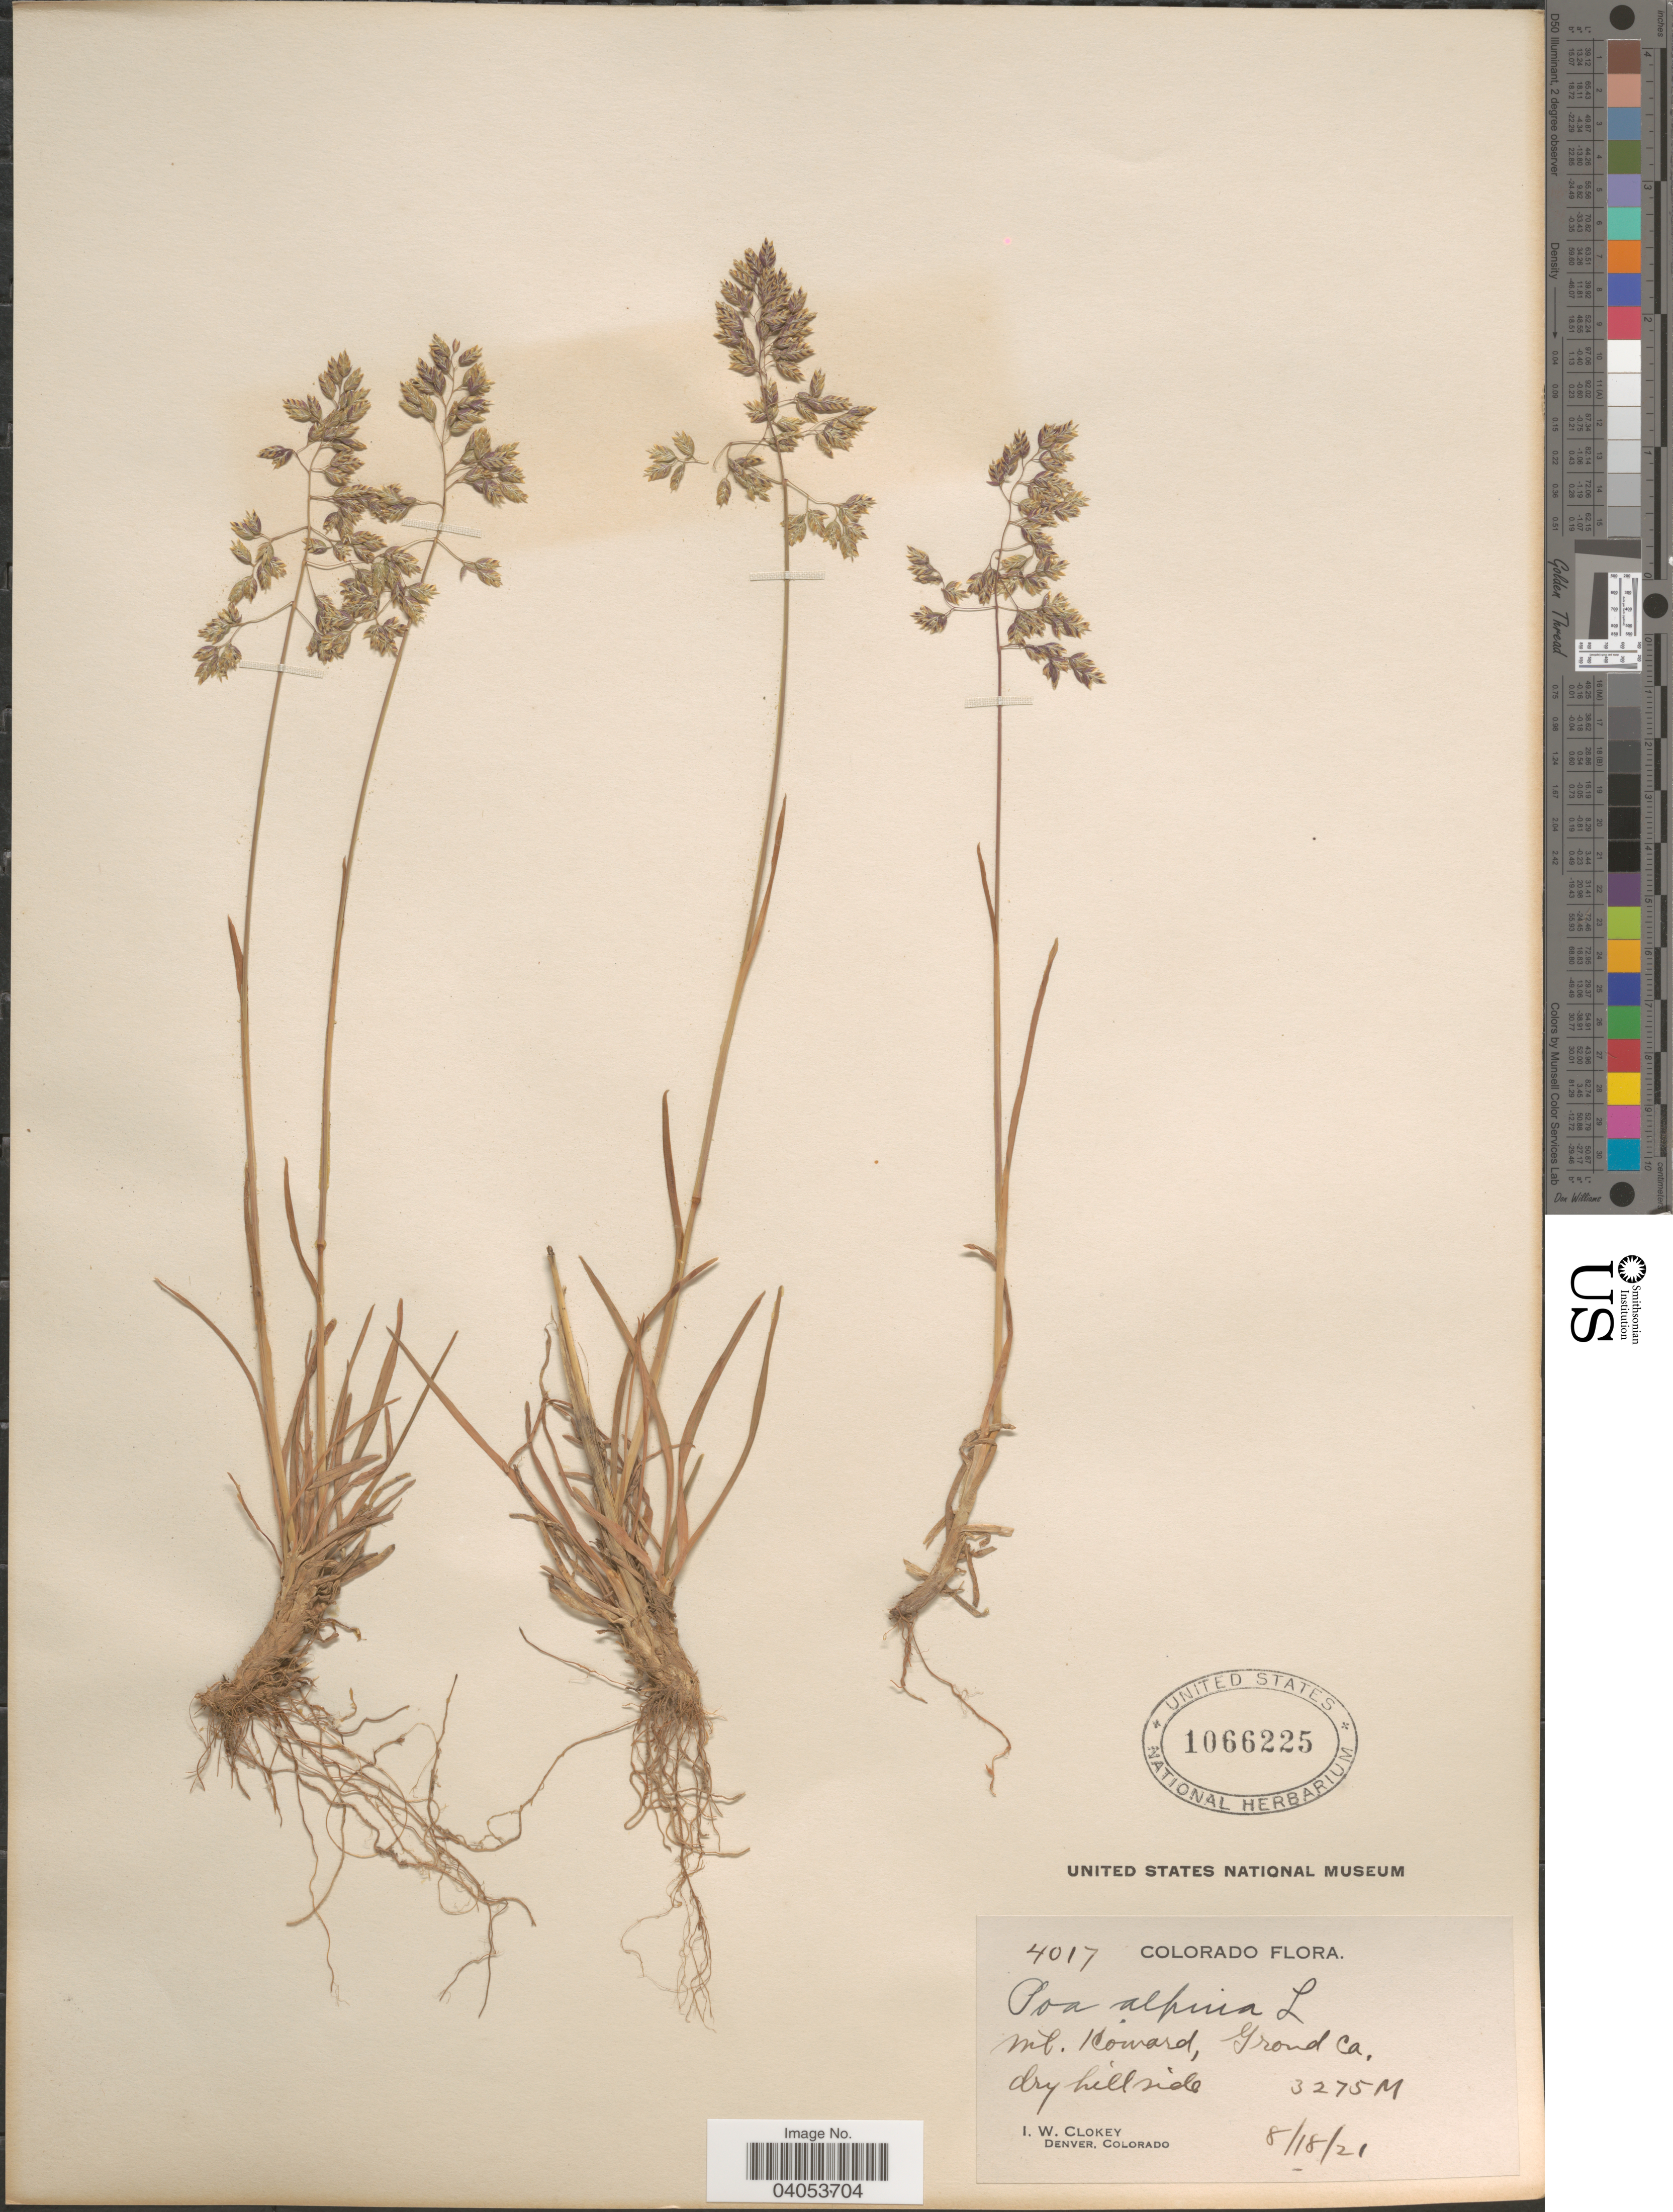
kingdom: Plantae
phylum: Tracheophyta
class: Liliopsida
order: Poales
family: Poaceae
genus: Poa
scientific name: Poa alpina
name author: L.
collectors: I. W. Clokey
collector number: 4017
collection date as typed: Transcribed d/m/y: 18/8/21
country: United States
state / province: Colorado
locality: Mt. Howard, Grand Co. Dry hillside.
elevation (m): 3275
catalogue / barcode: US 1066225